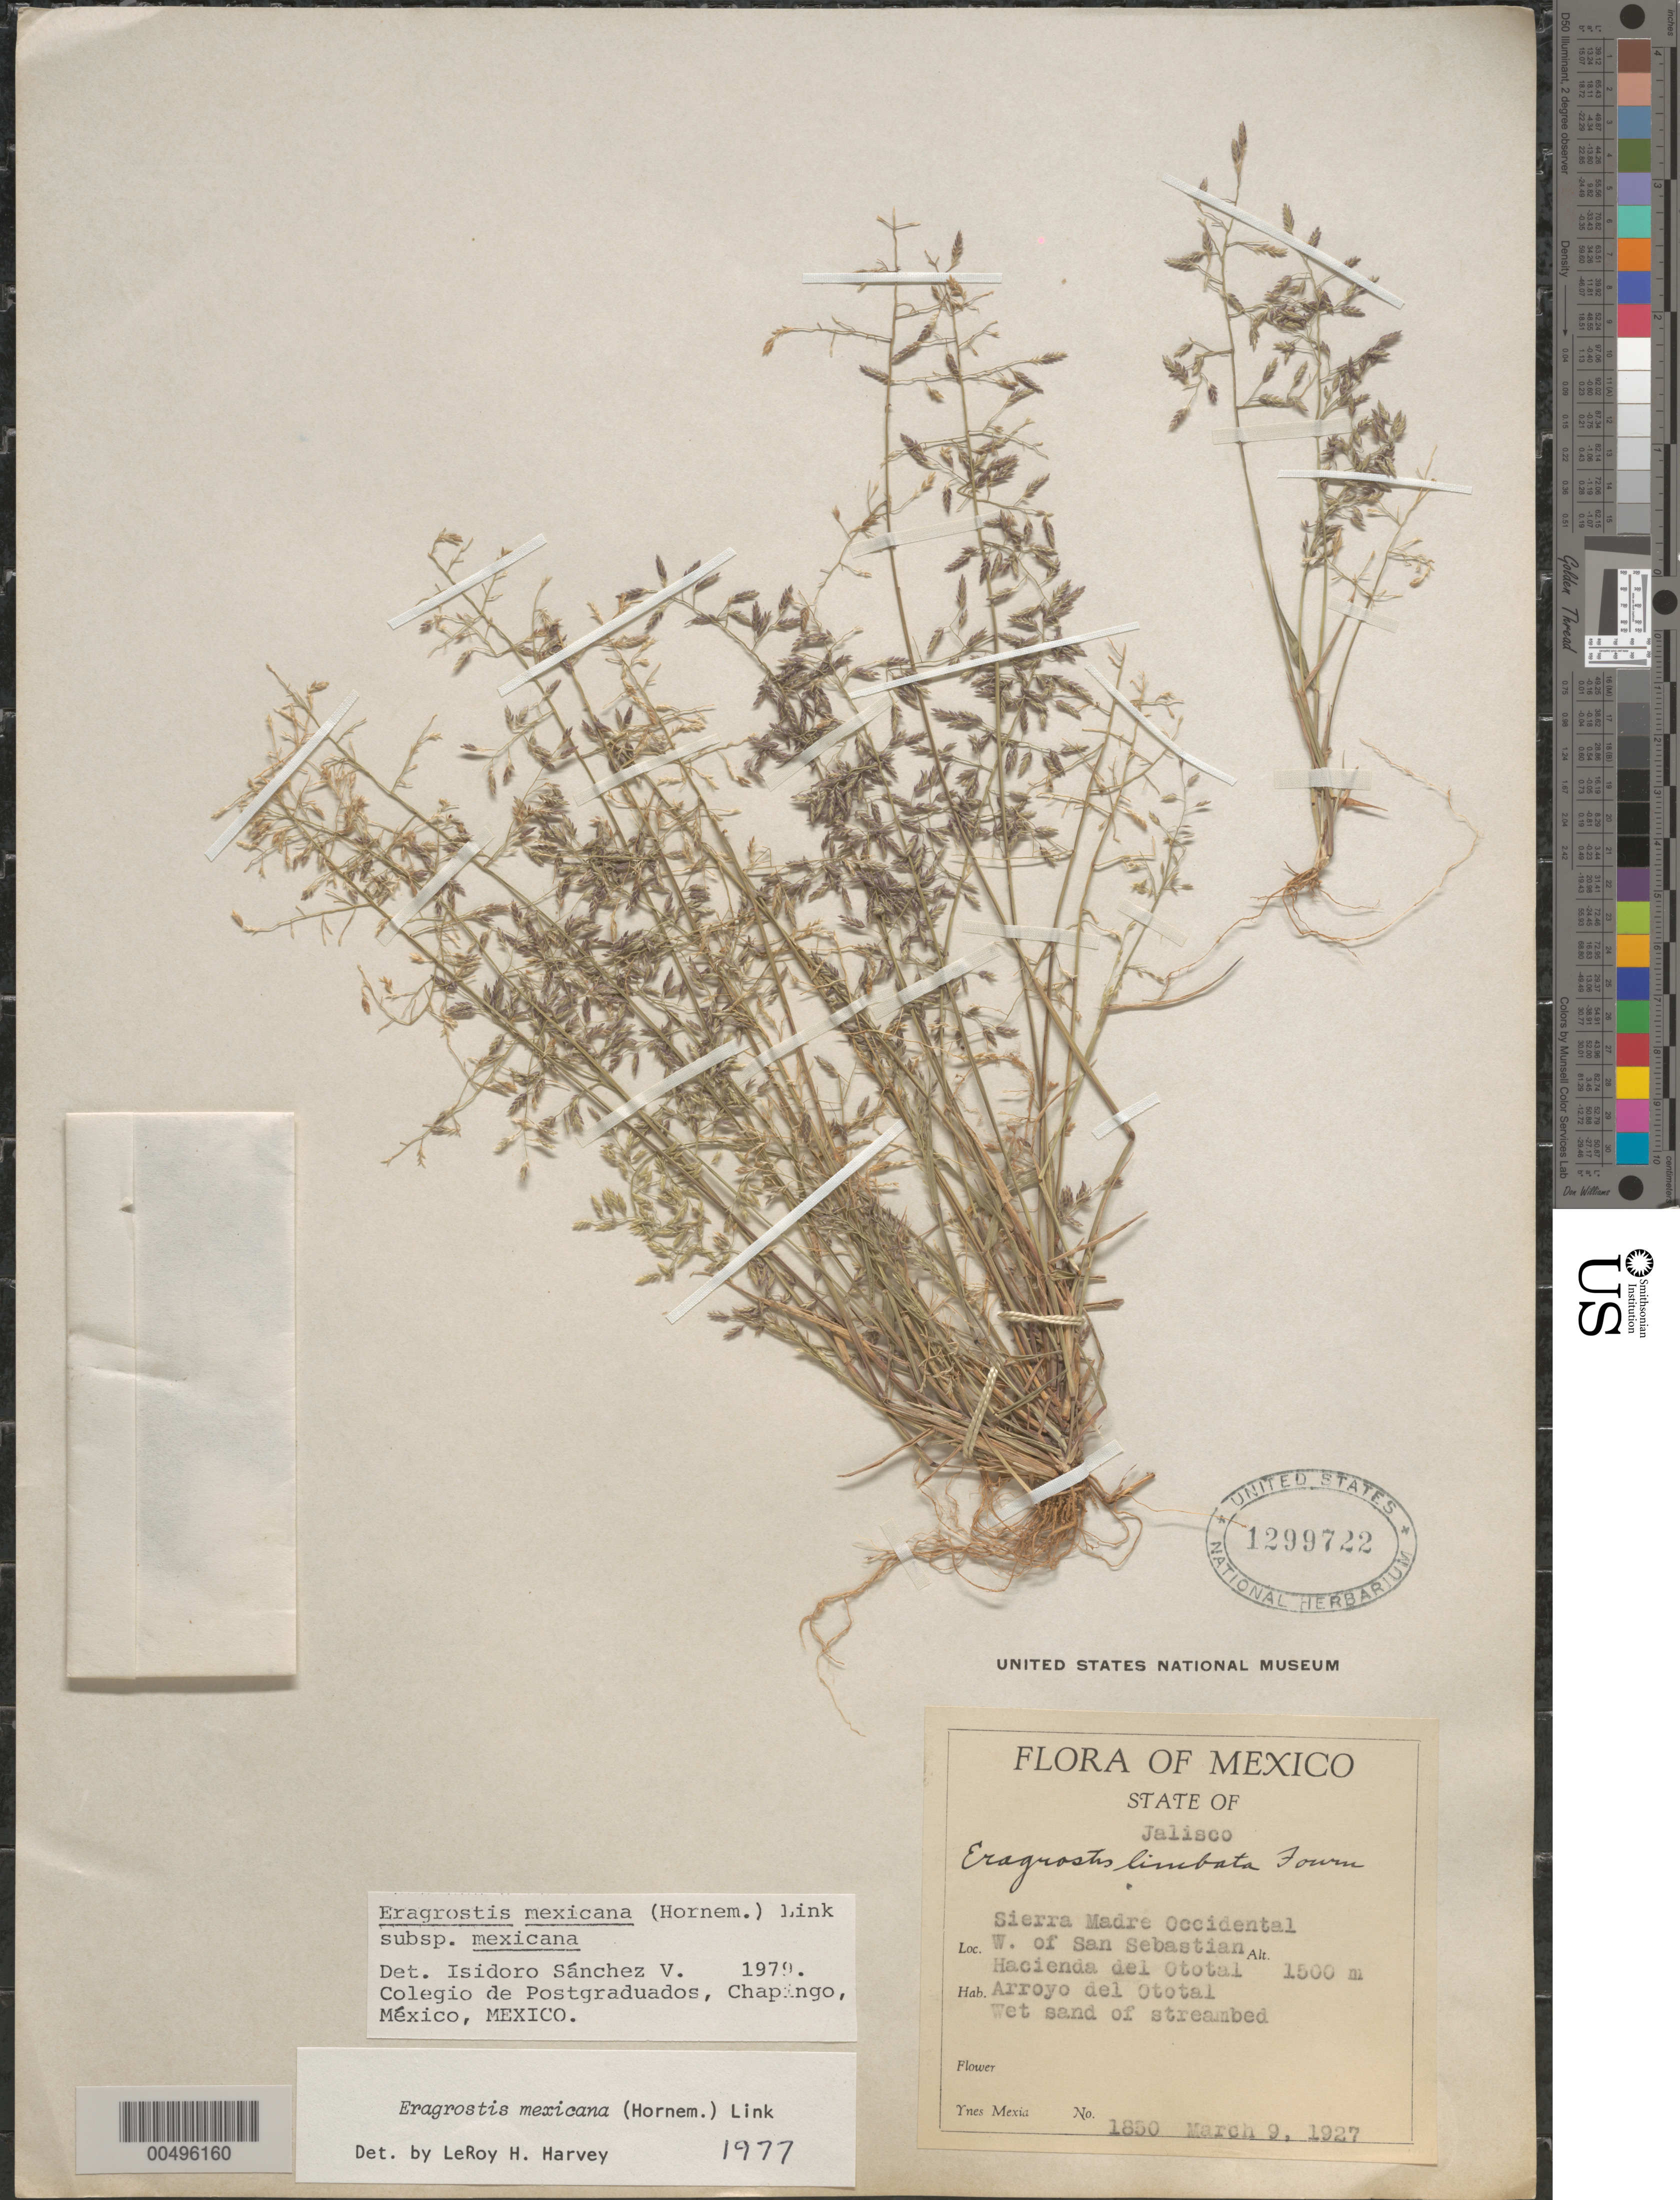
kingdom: Plantae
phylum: Tracheophyta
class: Liliopsida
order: Poales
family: Poaceae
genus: Eragrostis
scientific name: Eragrostis mexicana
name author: (Hornem.) Link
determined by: Sánchez Vega, I. M.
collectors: Y. Mexia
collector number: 1850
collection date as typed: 9 Mar 1927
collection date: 1927-03-09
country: Mexico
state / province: Jalisco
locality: Sierra Madre Occidental, W of San Sebastian, Hacienda del Ototal, Arroyo del Ototal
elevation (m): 1500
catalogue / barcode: US 1299722